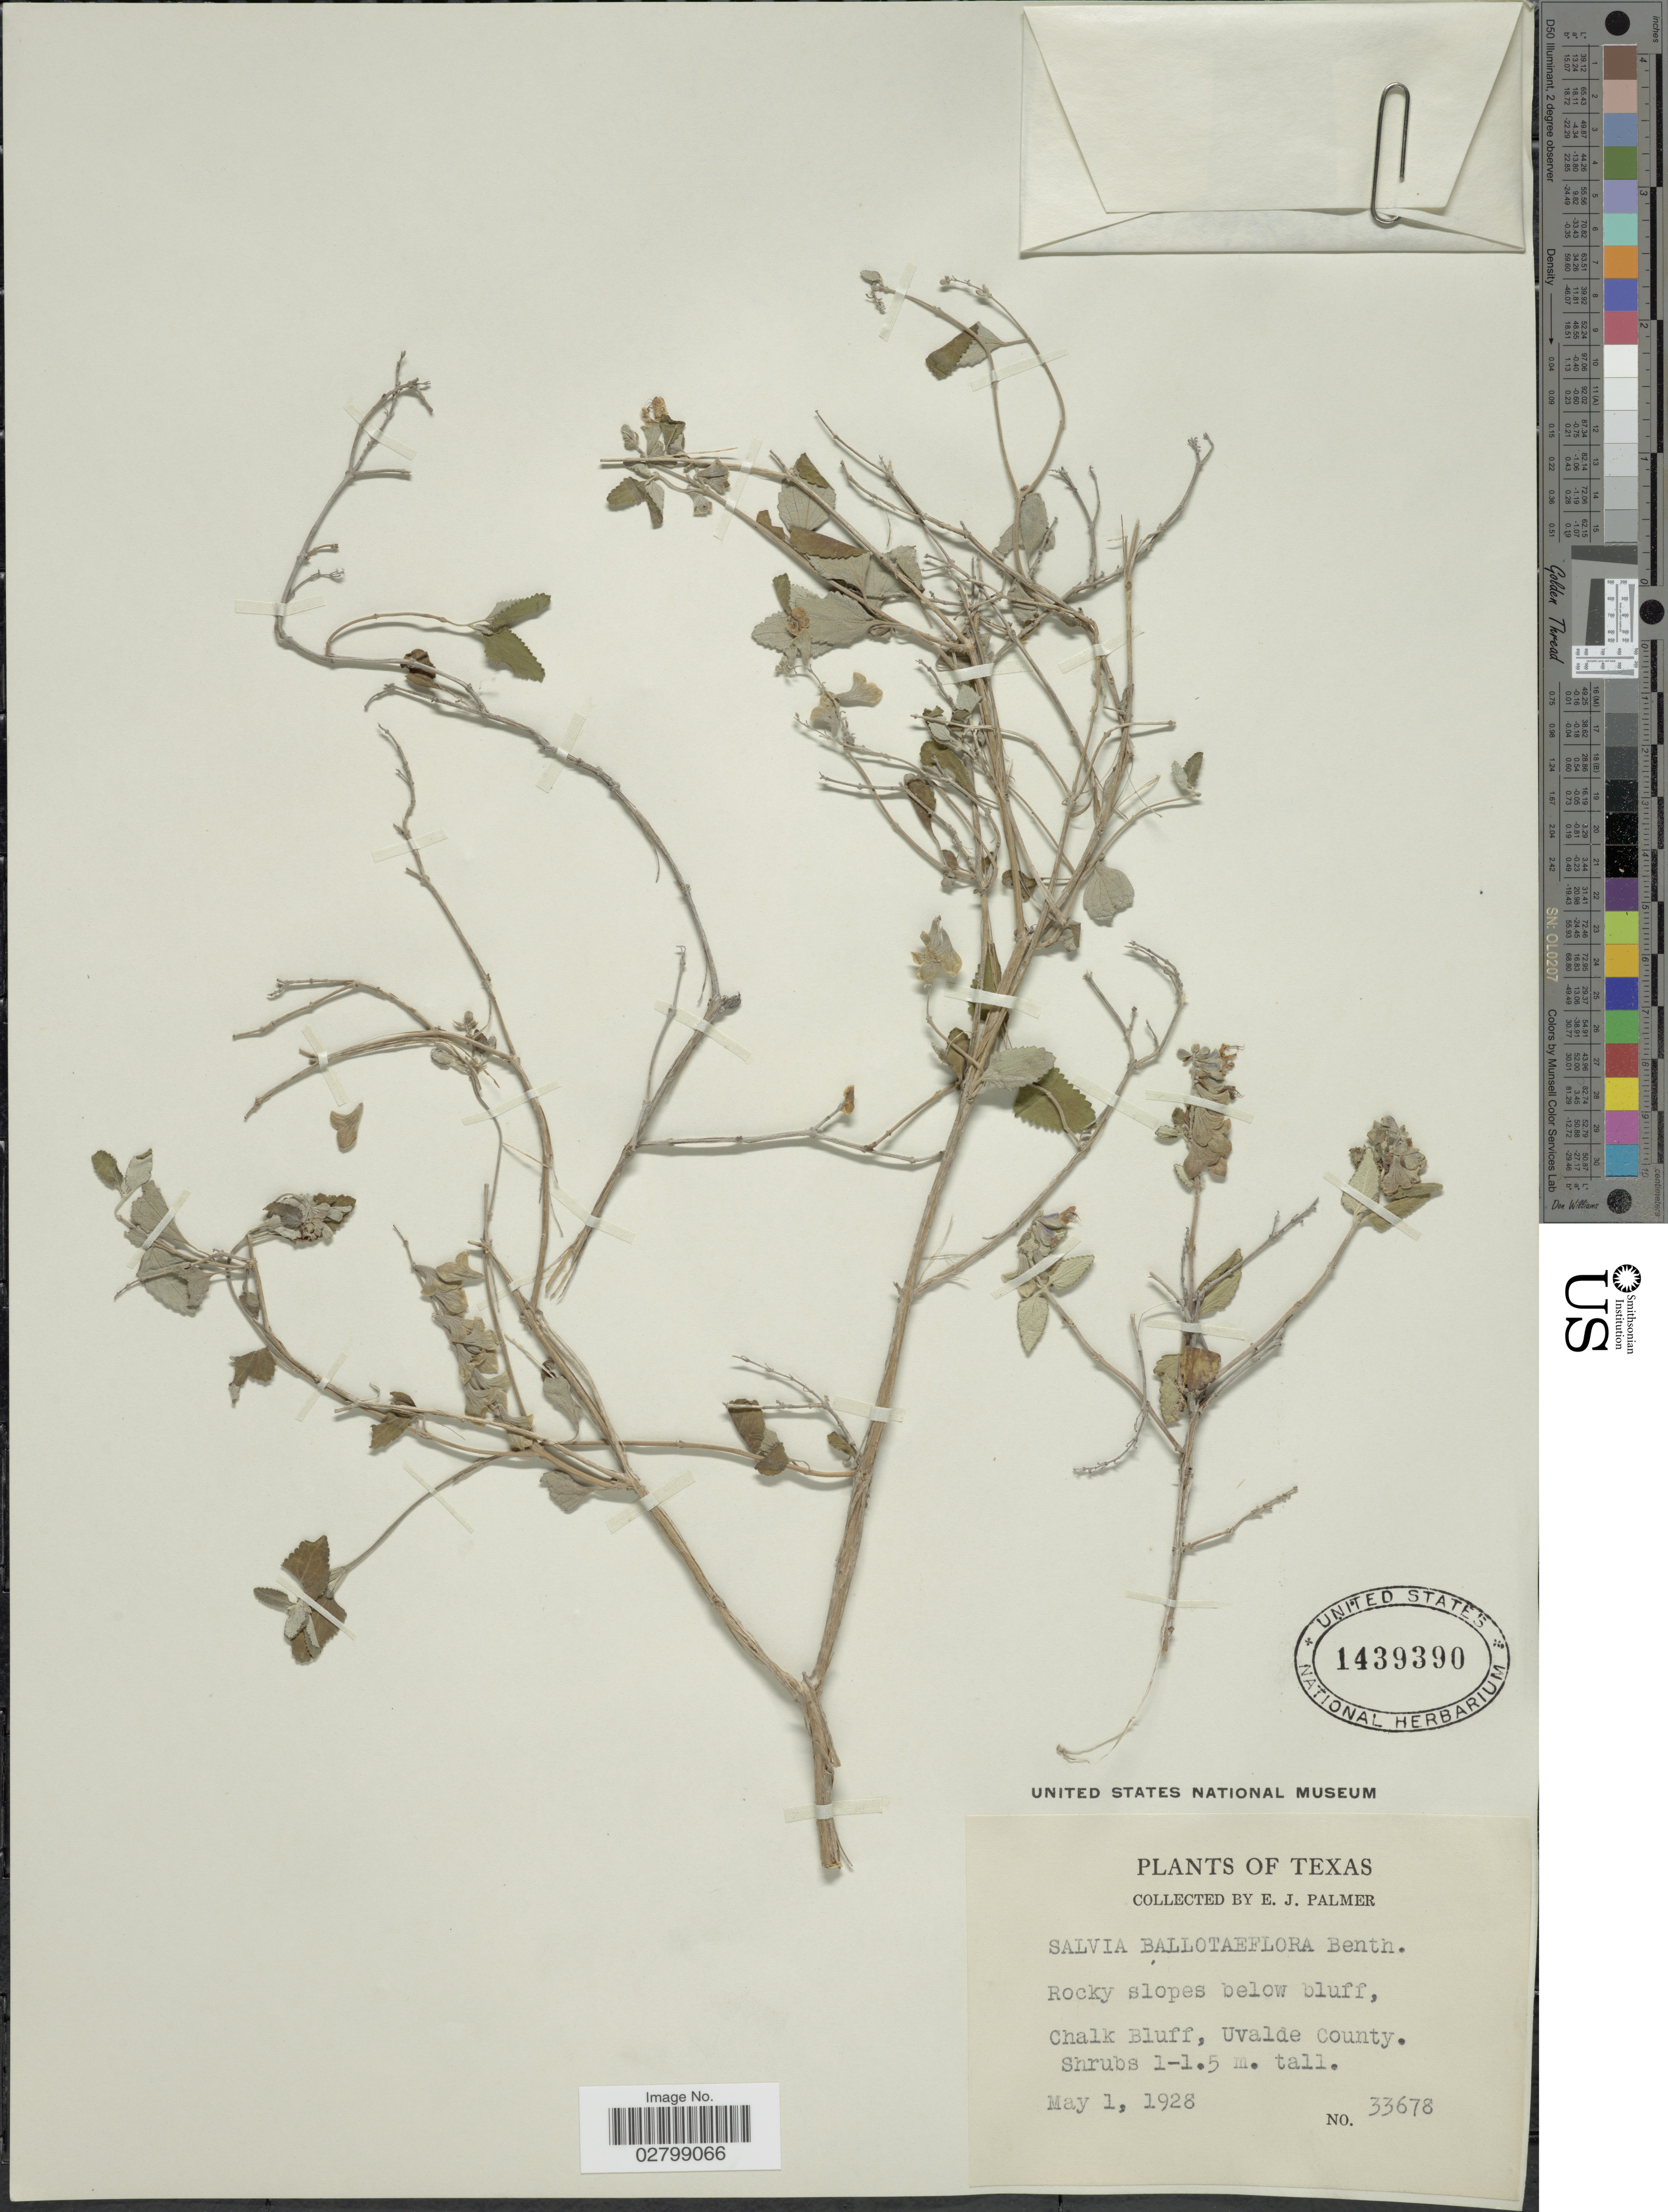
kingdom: Plantae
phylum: Tracheophyta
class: Magnoliopsida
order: Lamiales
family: Lamiaceae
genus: Salvia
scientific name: Salvia ballotiflora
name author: Benth.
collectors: E. J. Palmer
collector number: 33678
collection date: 1928-05-01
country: United States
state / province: Texas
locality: Chalk Bluff, Uvalde County.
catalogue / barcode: US 1439390